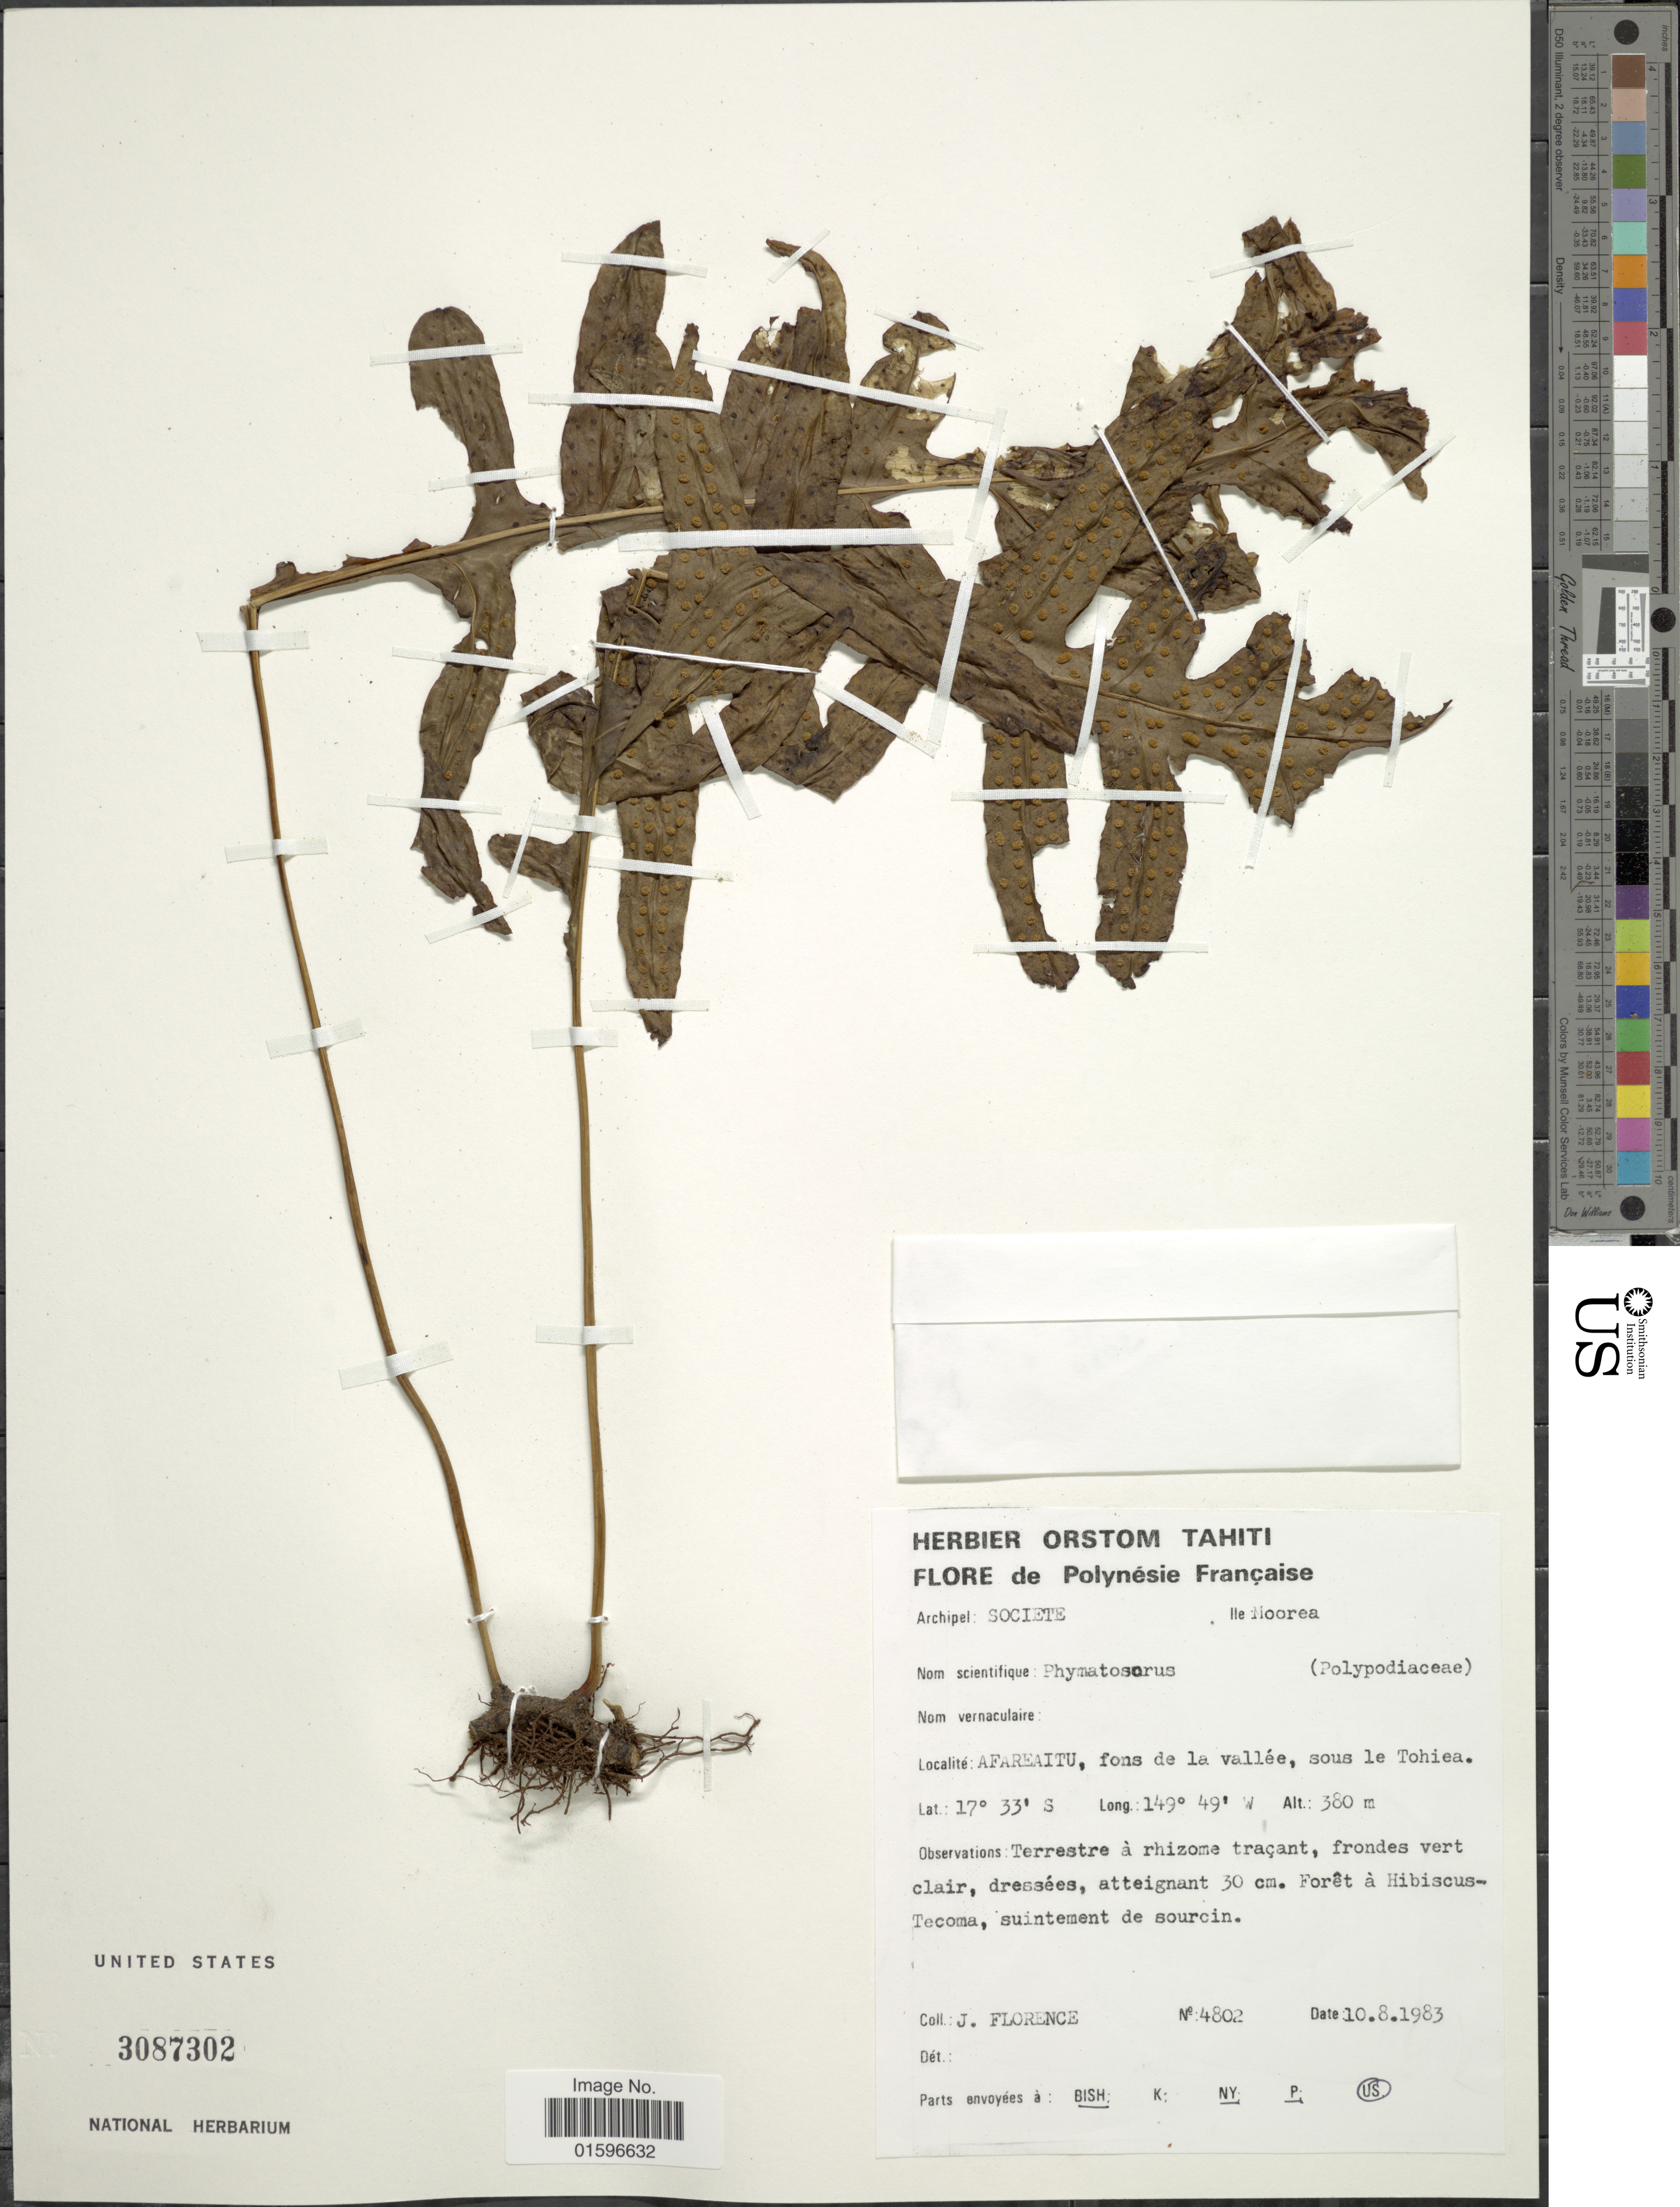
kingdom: Plantae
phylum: Tracheophyta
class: Polypodiopsida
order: Polypodiales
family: Polypodiaceae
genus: Microsorum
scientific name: Microsorum commutatum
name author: (Blume) Copel.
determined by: Florence, J.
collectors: J. Florence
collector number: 4802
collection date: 1983-08-10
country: French Polynesia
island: Moorea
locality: Polynesie Francaise, Archipel: Societe Ile: Moorea, Afareaitu, fons de la vallee, sous le Tohiea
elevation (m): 380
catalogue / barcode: US 3087302